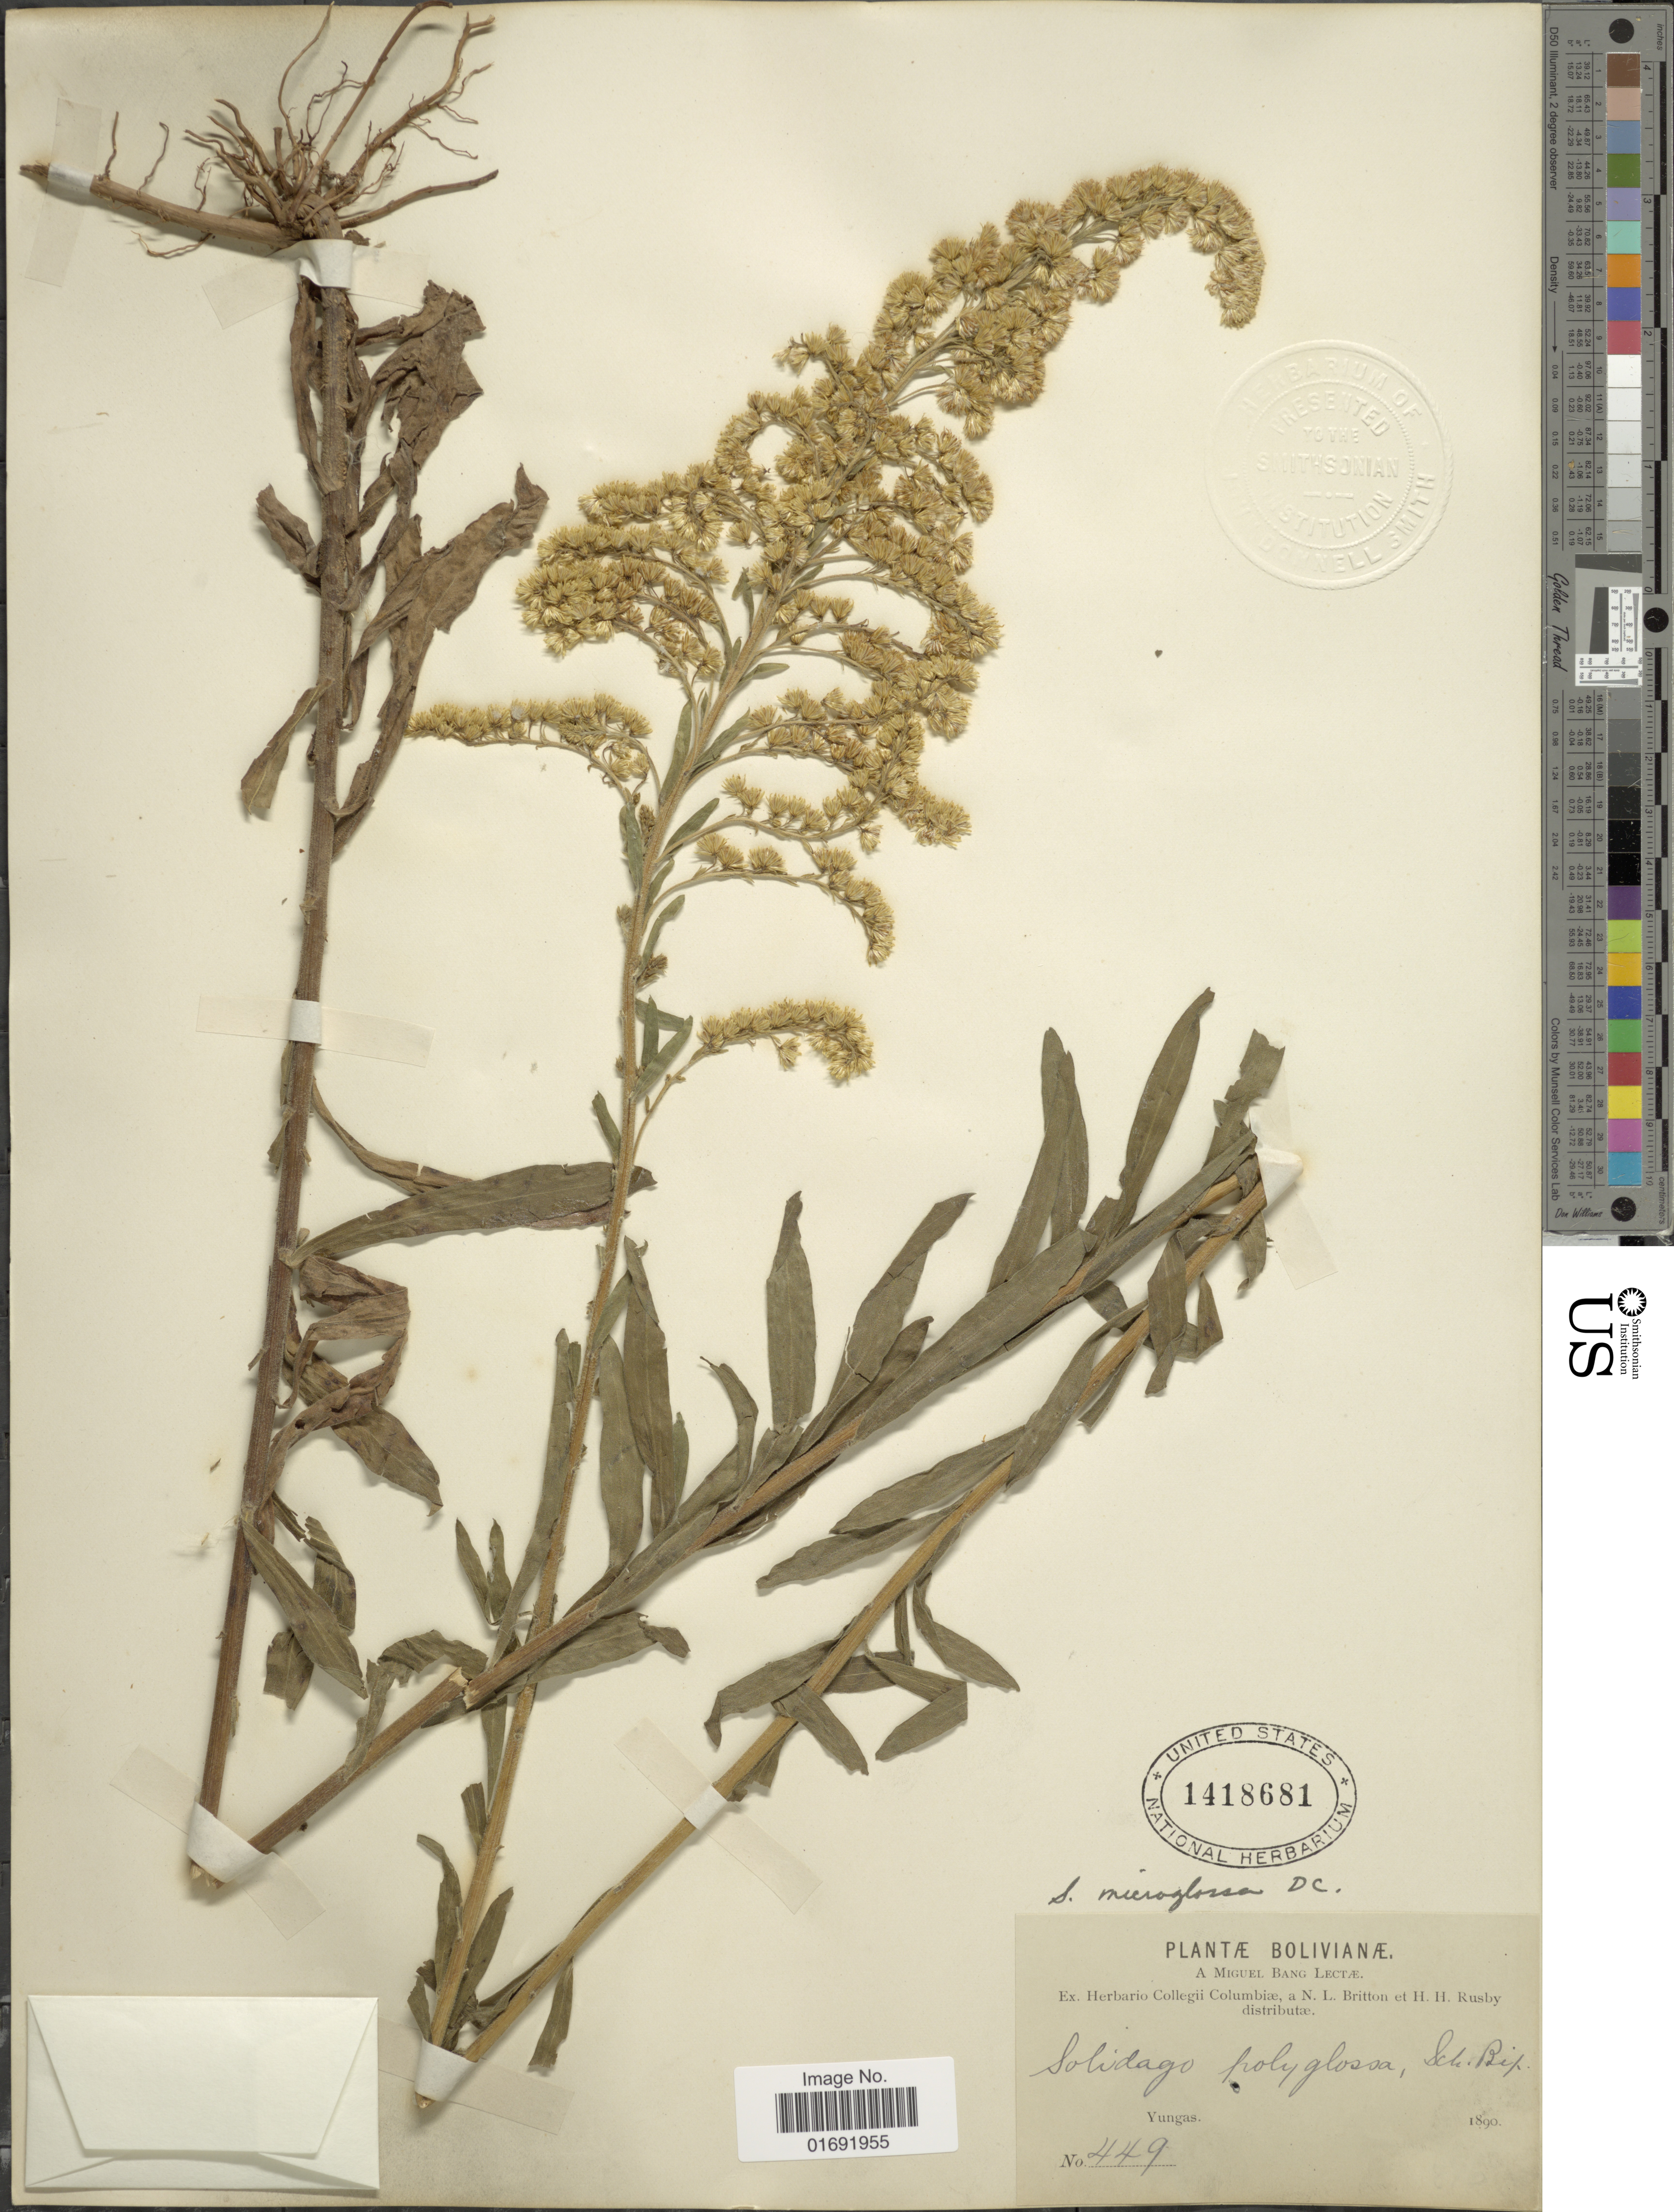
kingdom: Plantae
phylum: Tracheophyta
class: Magnoliopsida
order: Asterales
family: Asteraceae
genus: Solidago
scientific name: Solidago chilensis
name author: Meyen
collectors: M. Bang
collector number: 449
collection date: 1890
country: Bolivia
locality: Yungas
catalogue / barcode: US 1418681